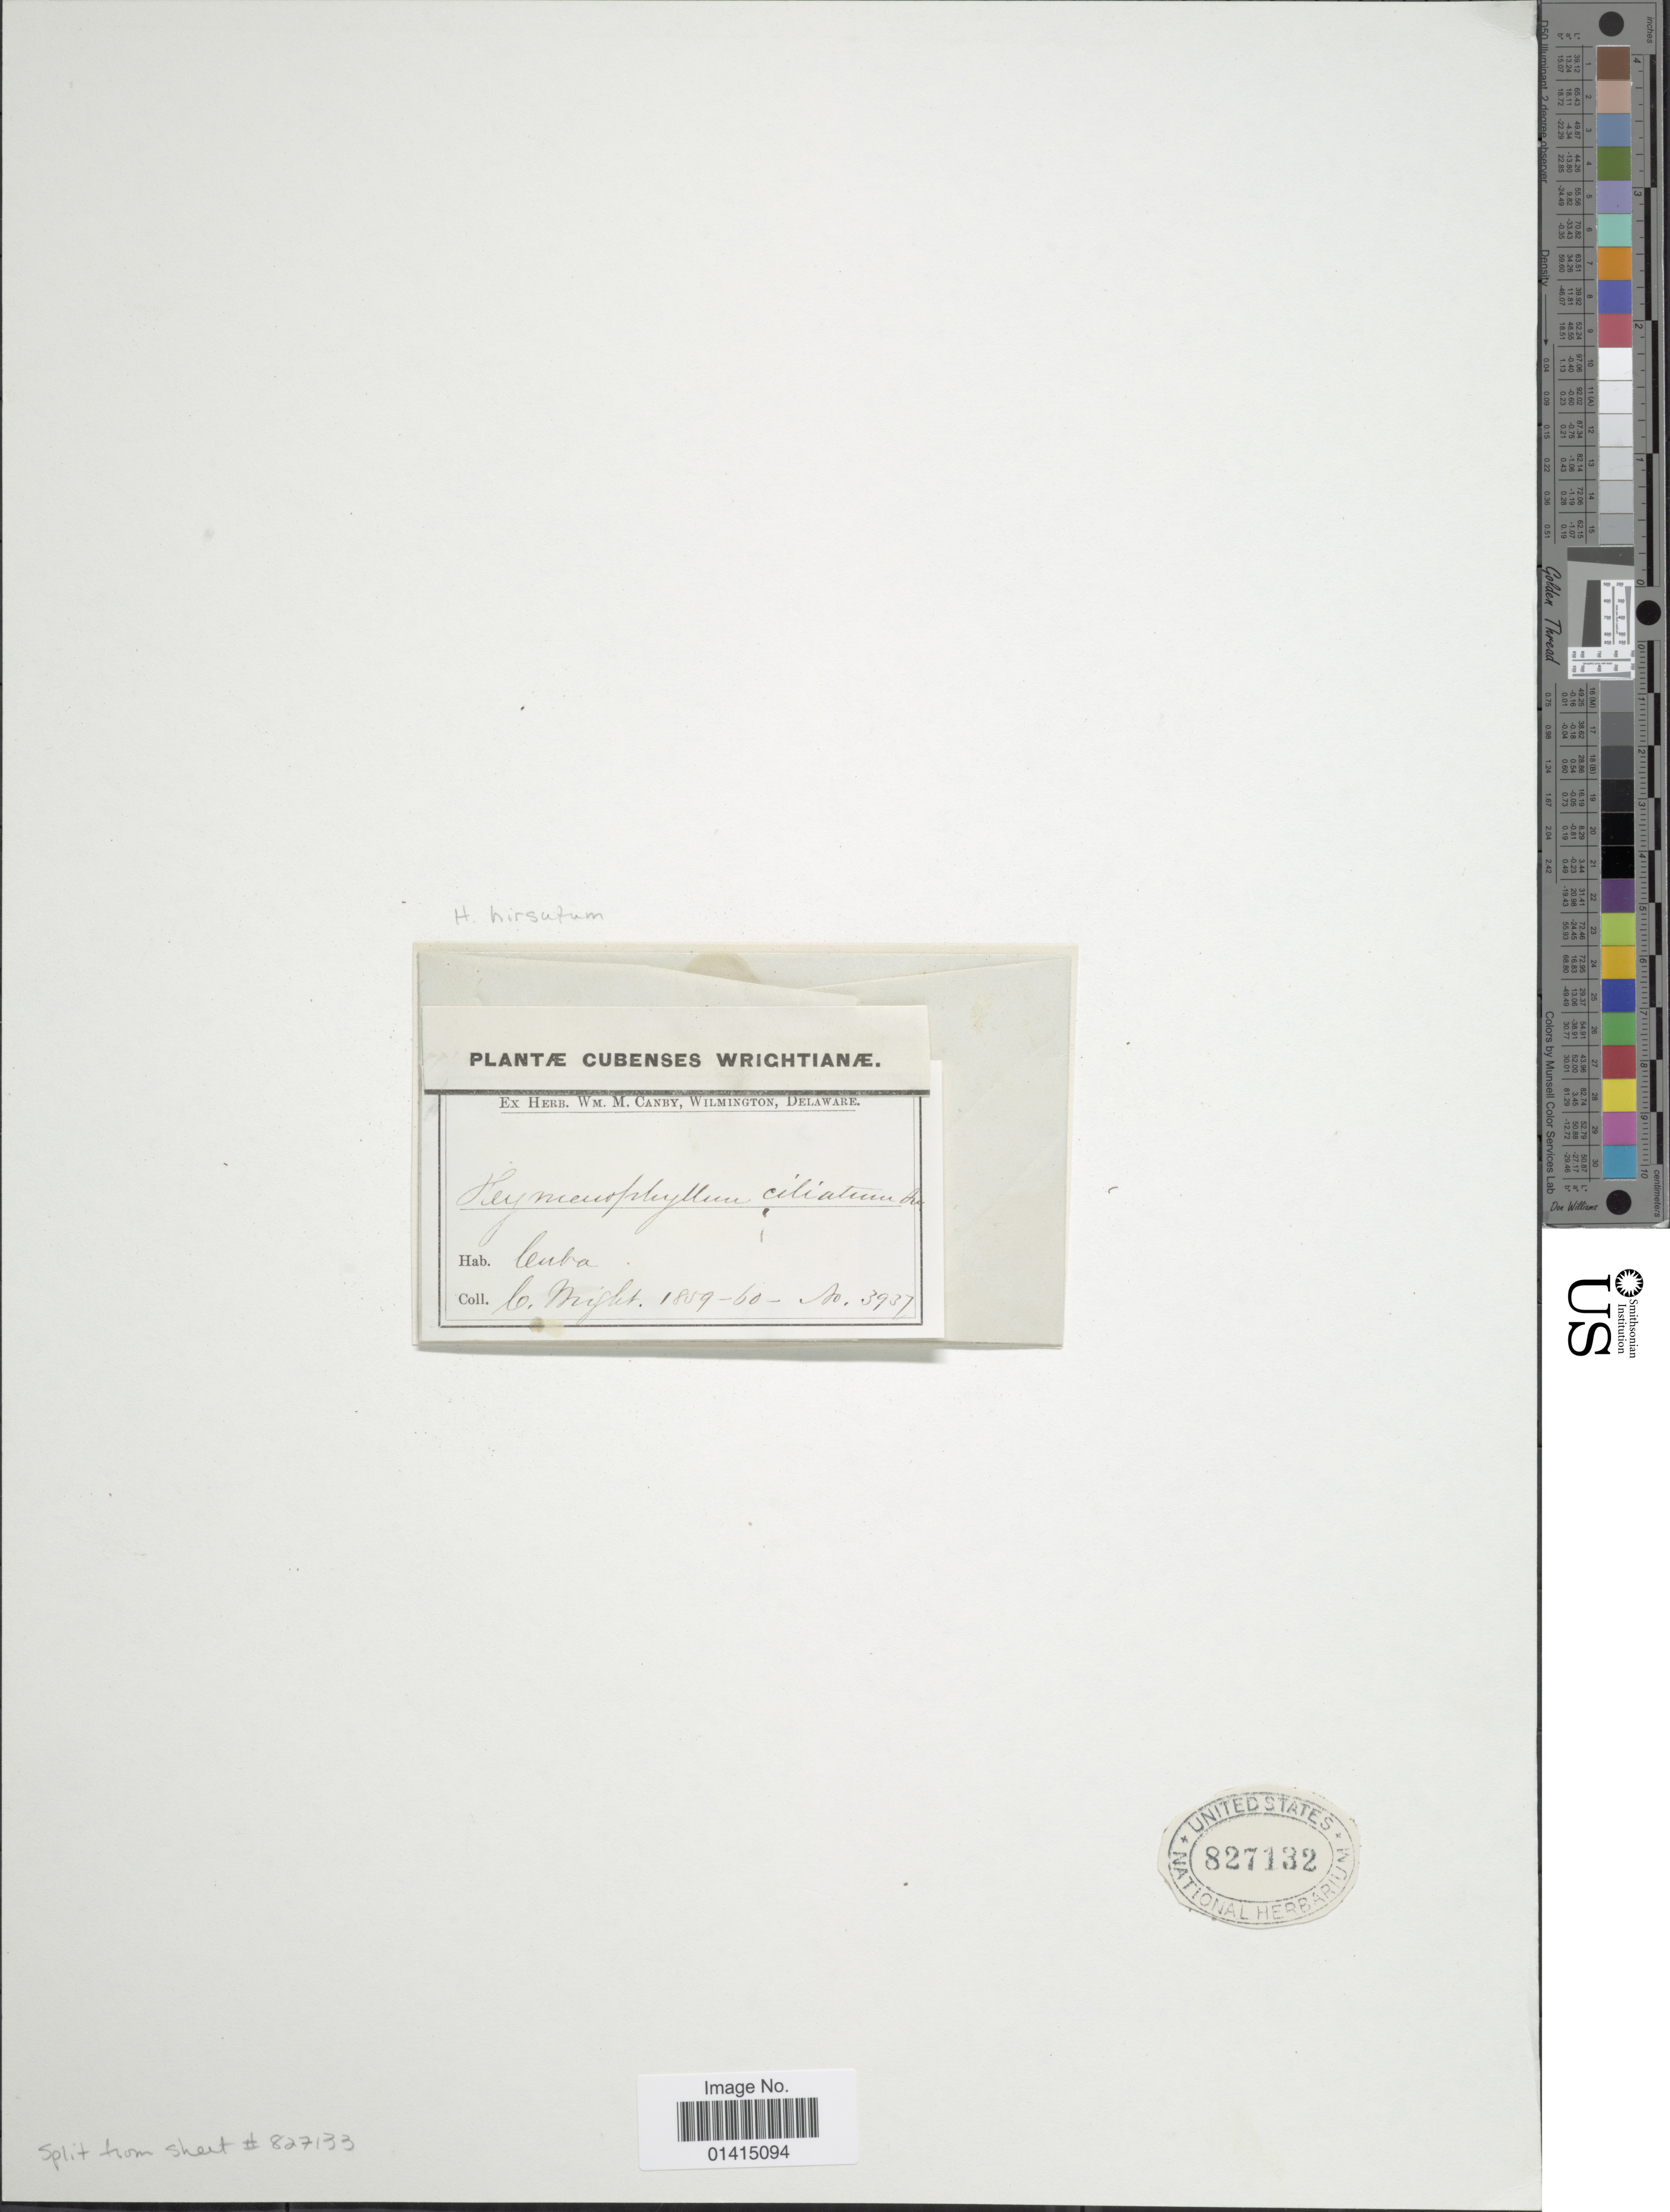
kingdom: Plantae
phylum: Tracheophyta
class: Polypodiopsida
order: Hymenophyllales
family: Hymenophyllaceae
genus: Hymenophyllum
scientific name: Hymenophyllum hirsutum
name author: (L.) Sw.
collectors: C. Wright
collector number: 3937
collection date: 1859/1860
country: Cuba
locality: Cuba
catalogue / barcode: US 827132